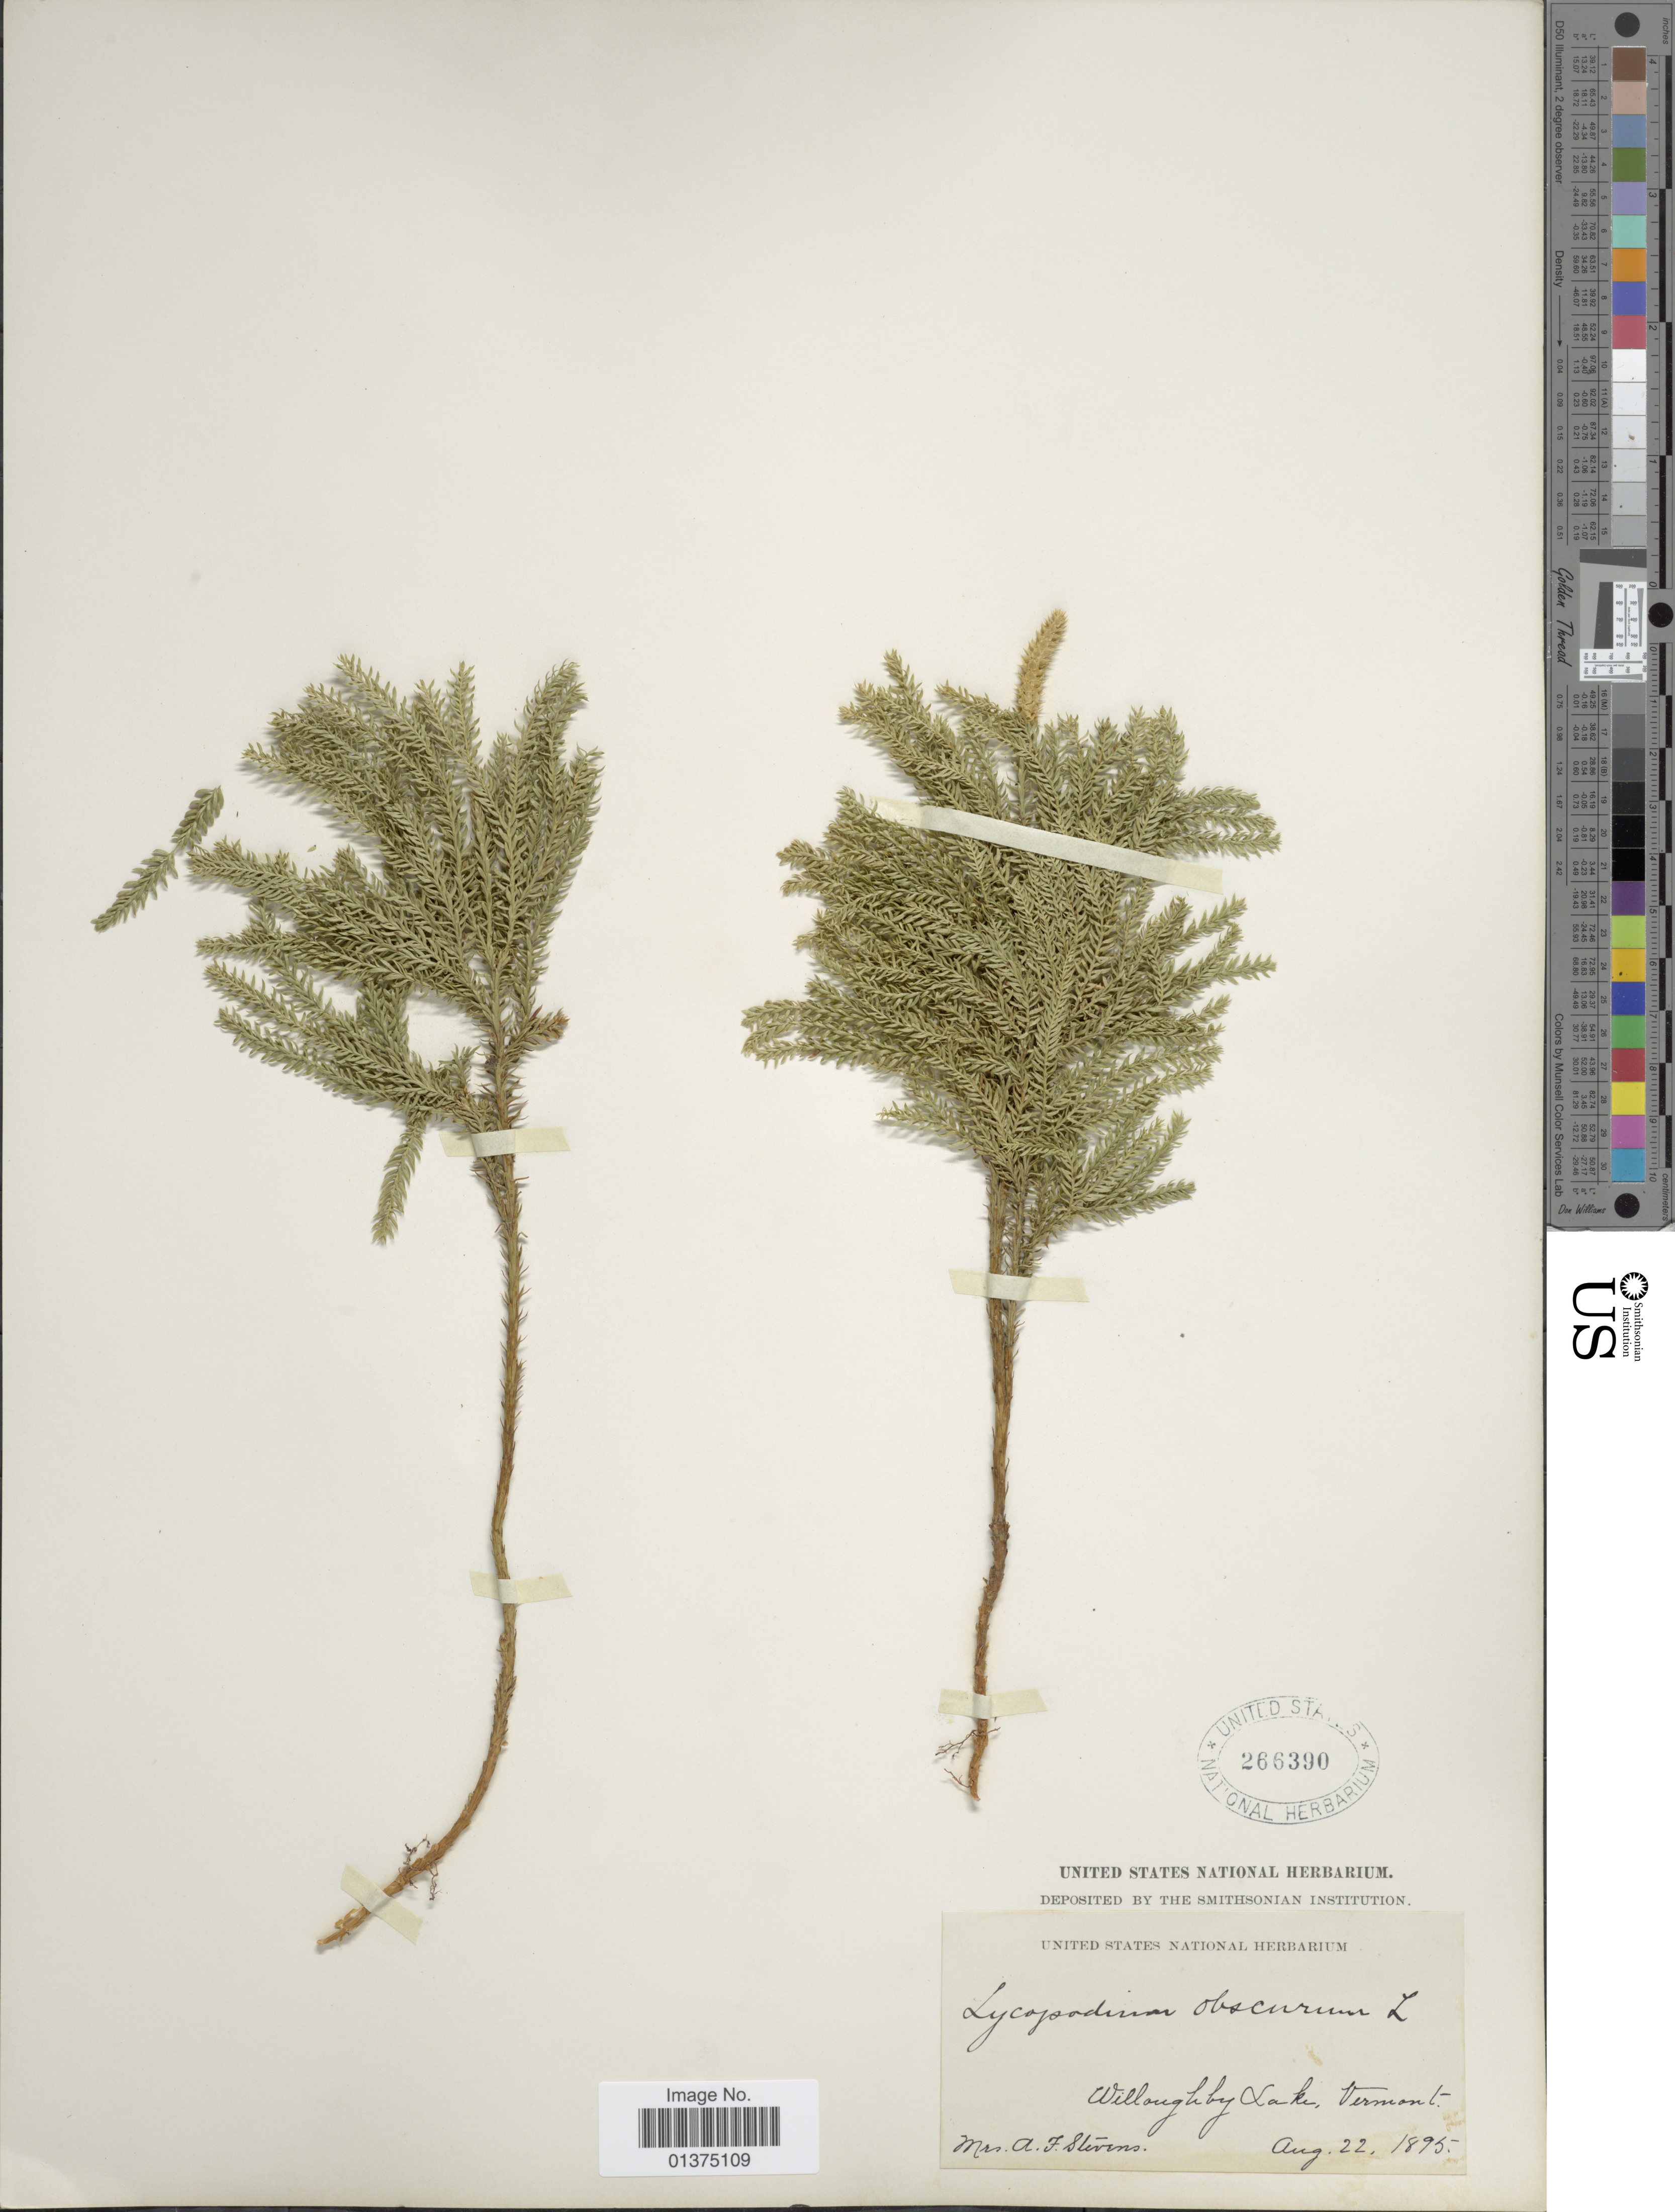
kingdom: Plantae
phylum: Tracheophyta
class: Lycopodiopsida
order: Lycopodiales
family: Lycopodiaceae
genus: Dendrolycopodium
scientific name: Dendrolycopodium dendroideum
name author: (Michx.) A. Haines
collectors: A. Stevens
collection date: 1895-08-22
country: United States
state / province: Vermont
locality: Willoughby Lake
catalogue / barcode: US 266390